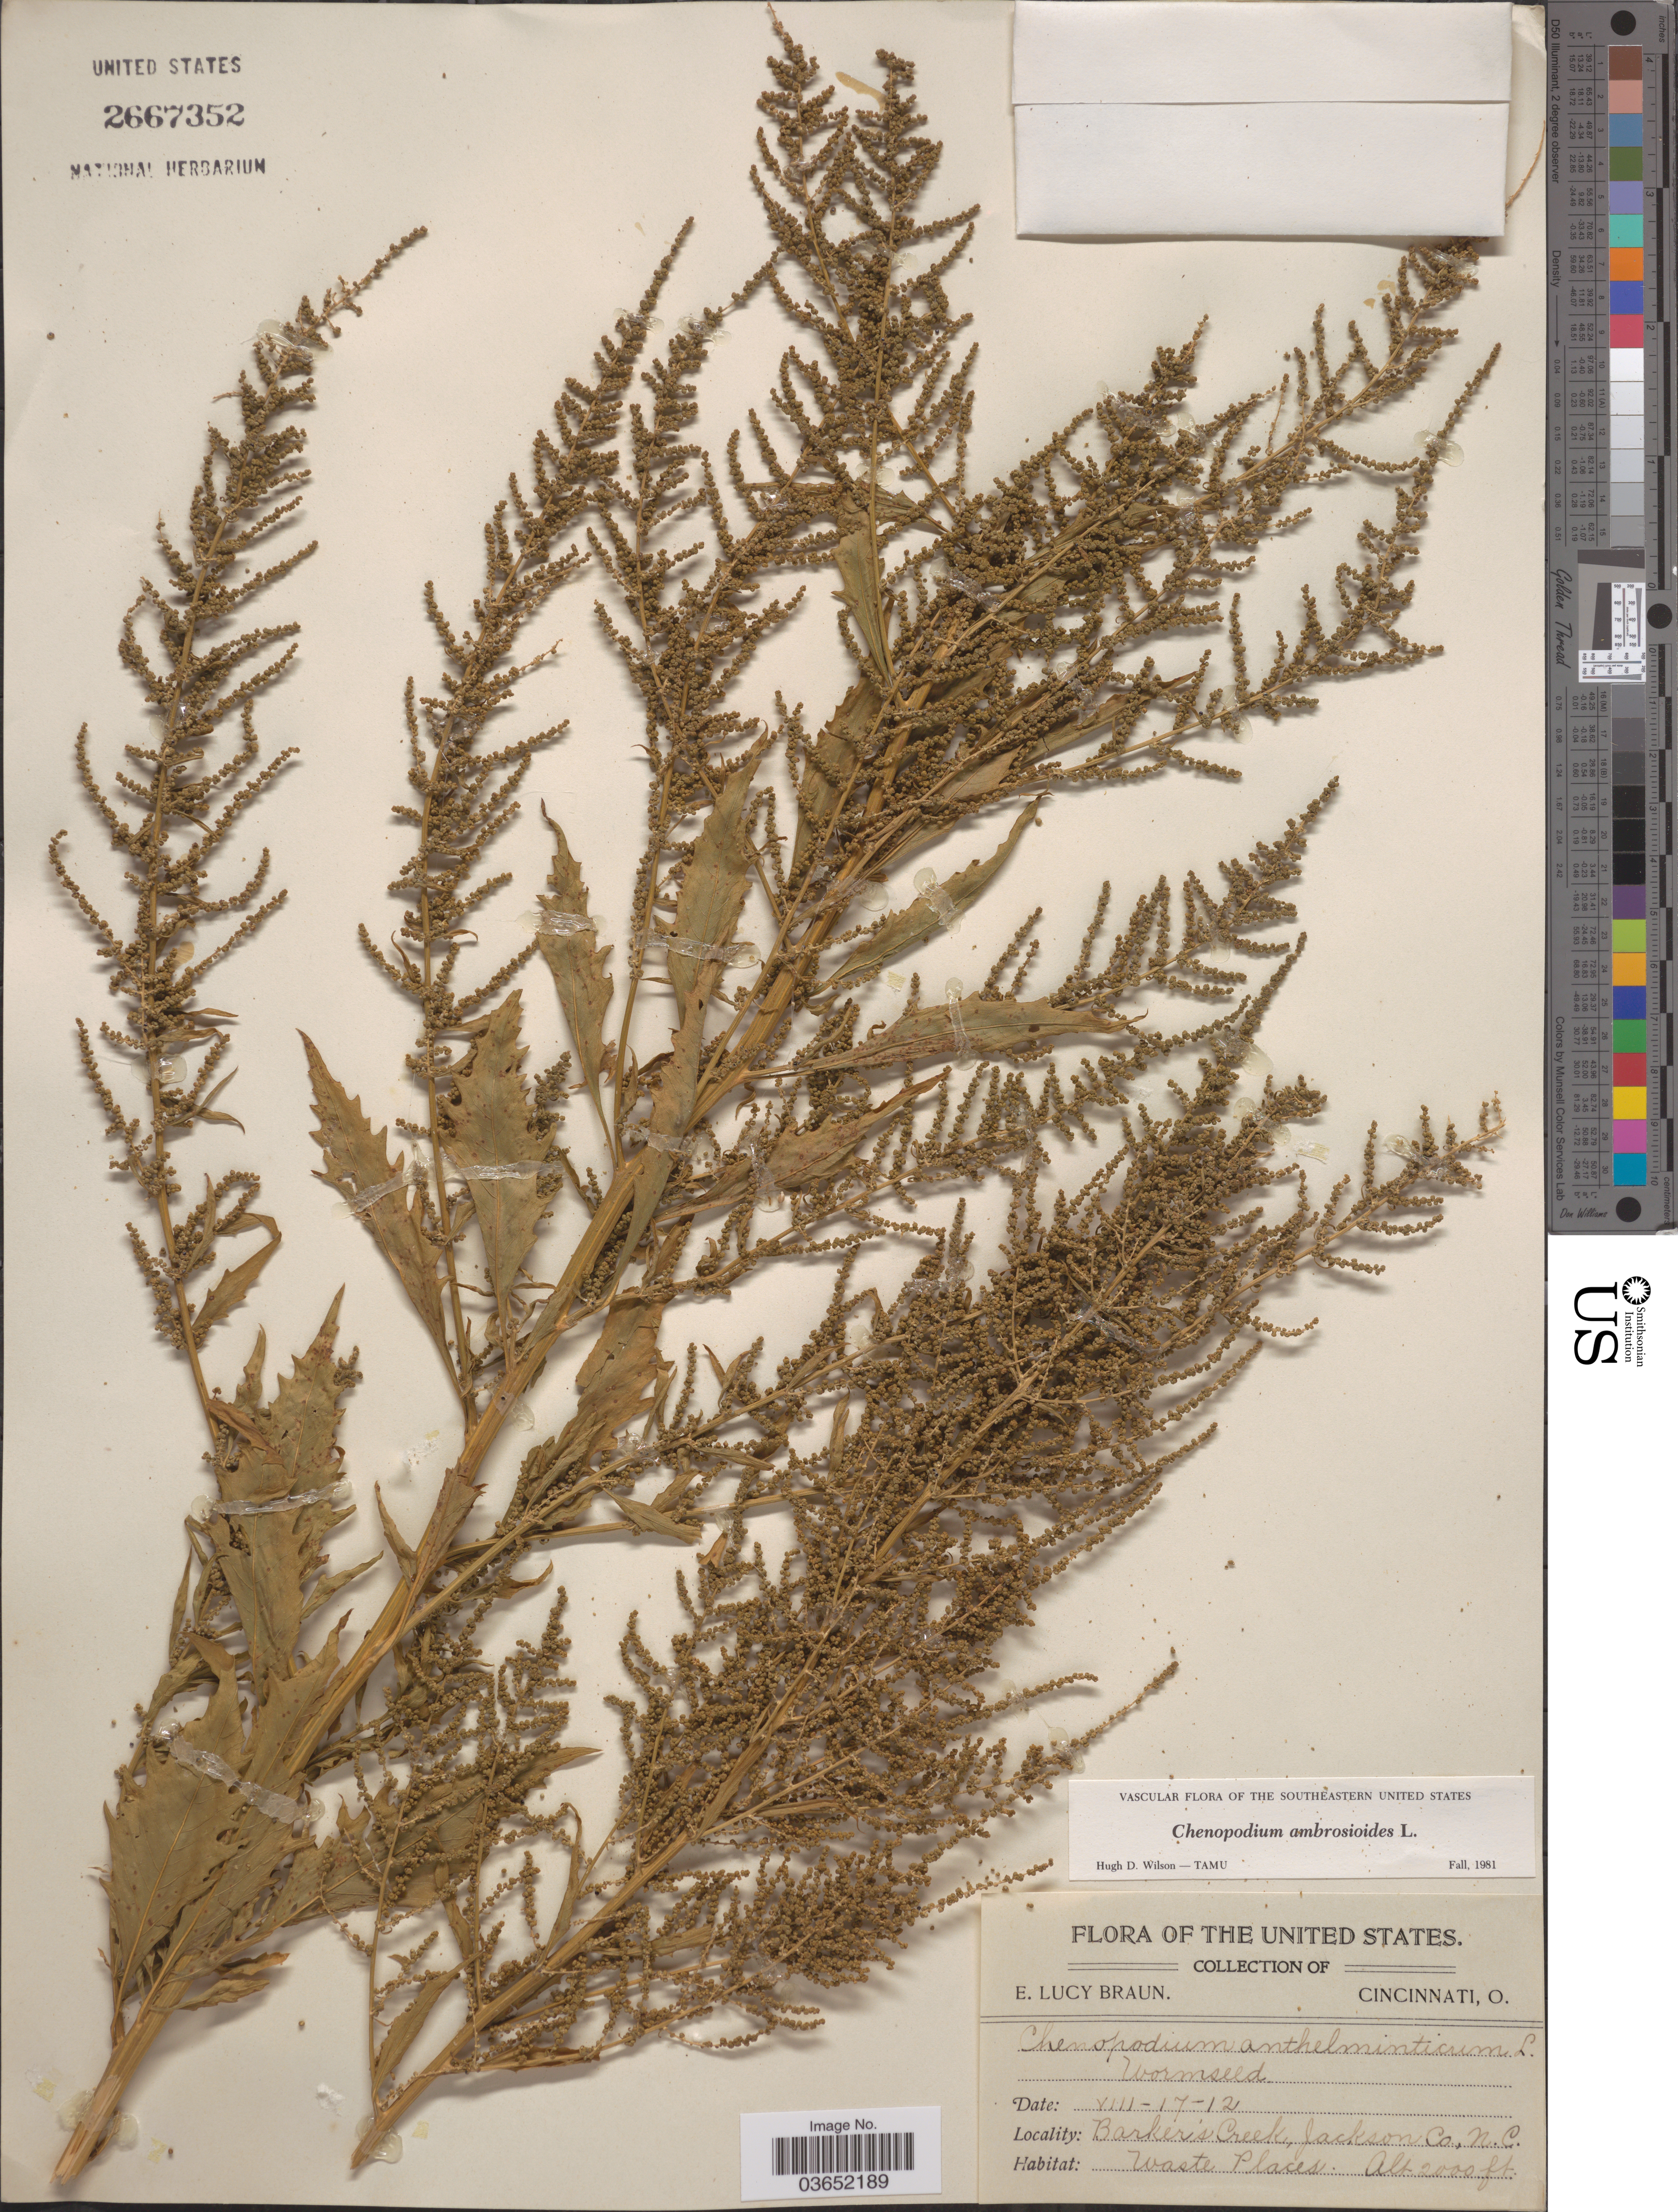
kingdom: Plantae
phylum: Tracheophyta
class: Magnoliopsida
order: Caryophyllales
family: Amaranthaceae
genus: Chenopodium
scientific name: Chenopodium ambrosioides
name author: L.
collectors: E. L. Braun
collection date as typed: Transcribed d/m/y: 17/8/12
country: United States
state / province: North Carolina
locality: Barker's Creek, Jackson Co.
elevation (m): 610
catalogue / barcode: US 2667352